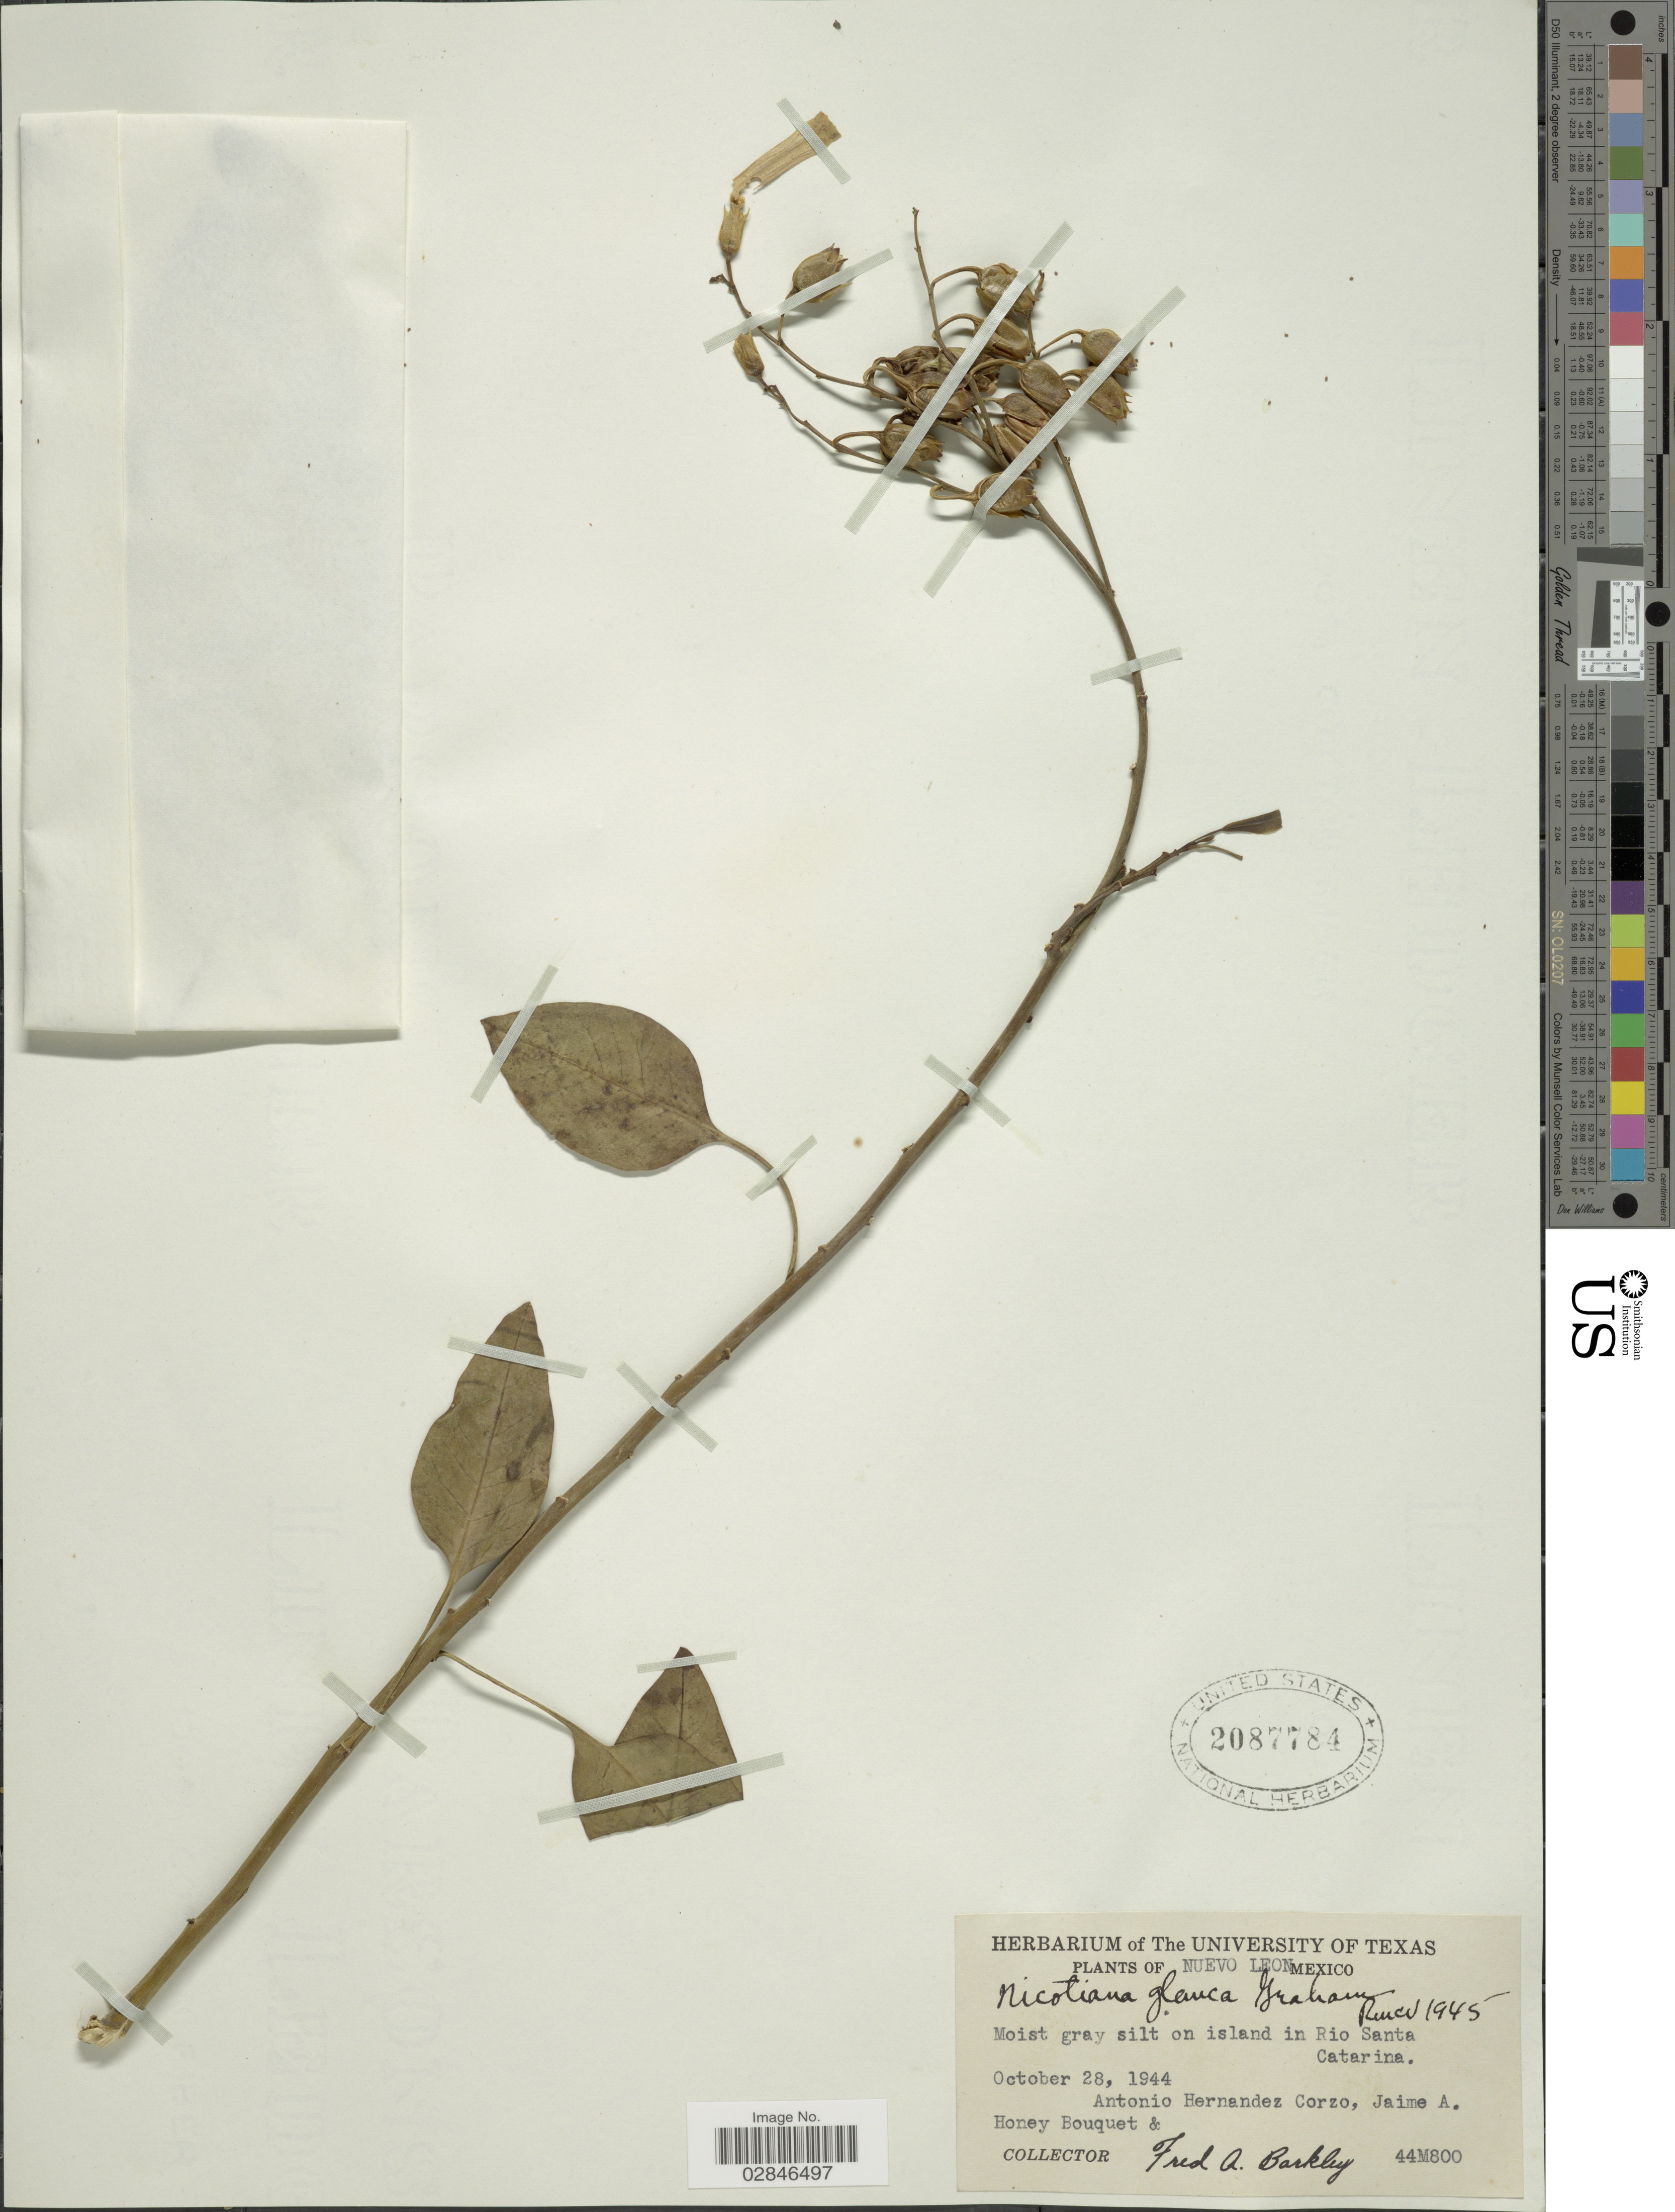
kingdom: Plantae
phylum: Tracheophyta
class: Magnoliopsida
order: Solanales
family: Solanaceae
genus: Nicotiana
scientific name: Nicotiana glauca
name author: Graham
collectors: F. A. Barkley, A. Hernandez-Corzo & Honey Bouquet, J. A.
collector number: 44M800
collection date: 1944-10-28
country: Mexico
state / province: Nuevo León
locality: Moist gray silt on island in Rio Santa Catarina.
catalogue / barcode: US 2087784